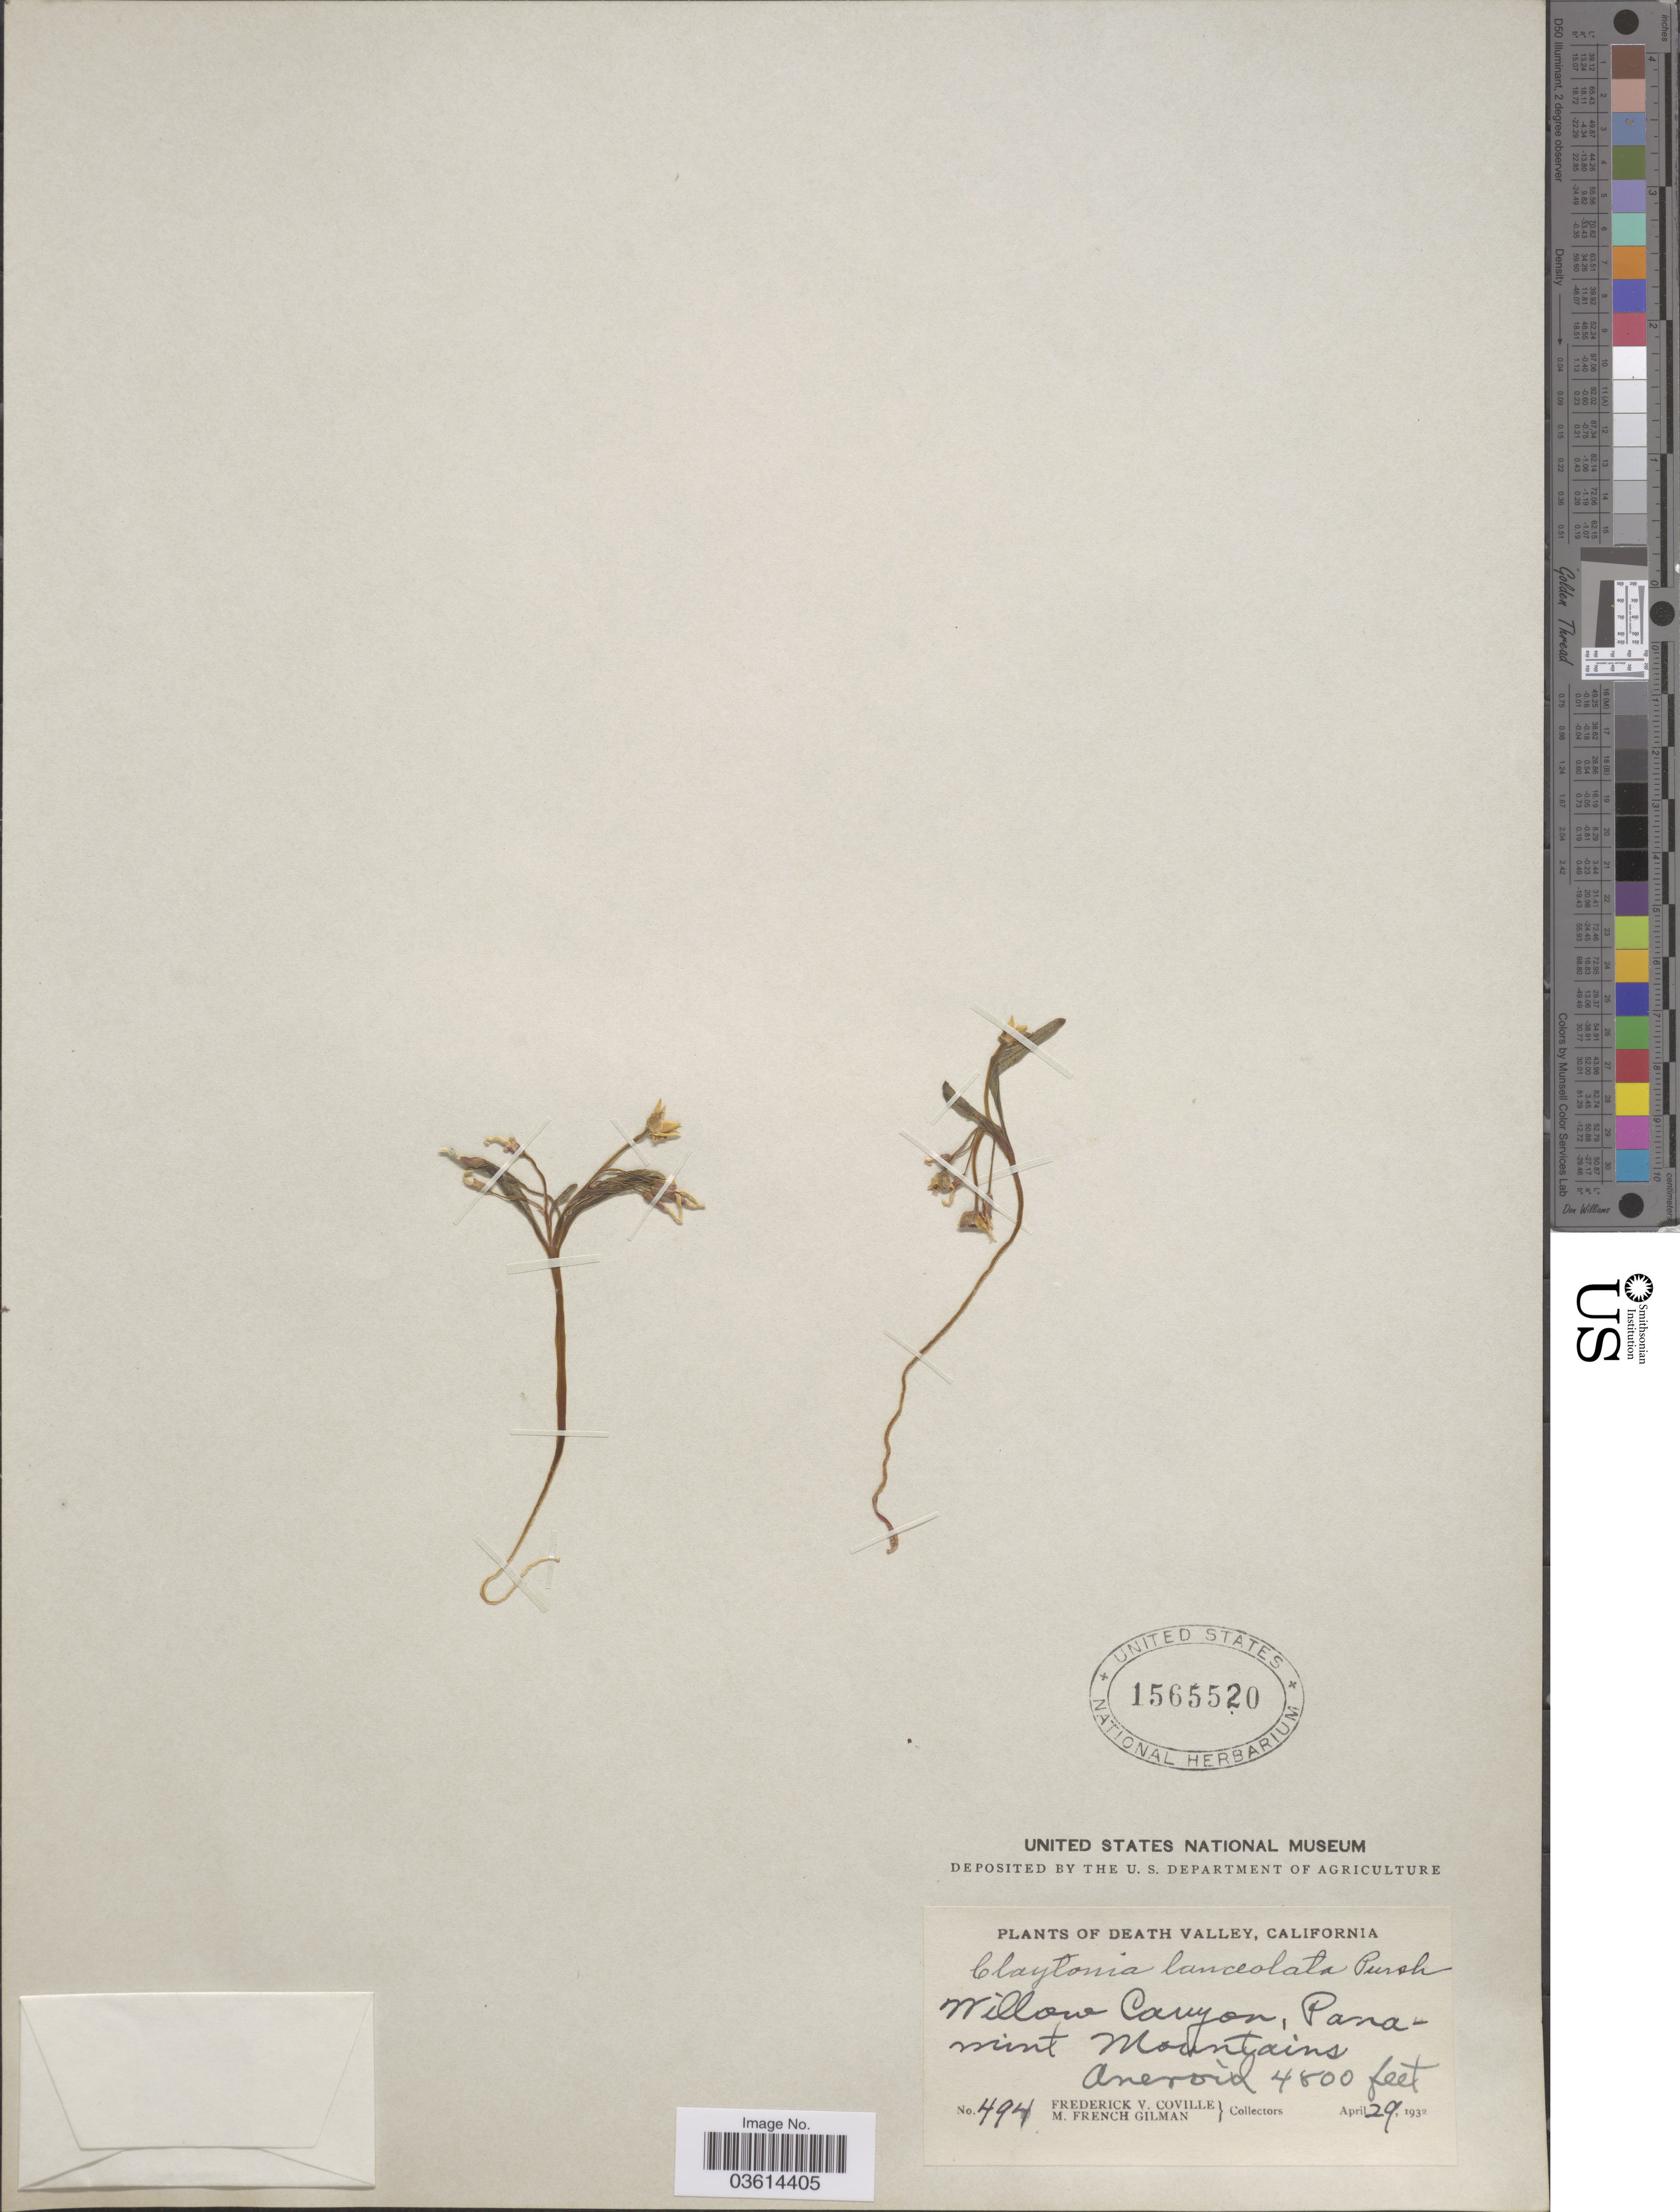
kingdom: Plantae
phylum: Tracheophyta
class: Magnoliopsida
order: Caryophyllales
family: Montiaceae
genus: Claytonia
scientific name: Claytonia lanceolata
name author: Pursh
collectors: F. V. Coville & M. F. Gilman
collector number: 494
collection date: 1932-04-29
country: United States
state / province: California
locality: Willow Canyon, Panamint Mountains. Aneroid.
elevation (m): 1463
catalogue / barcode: US 1565520